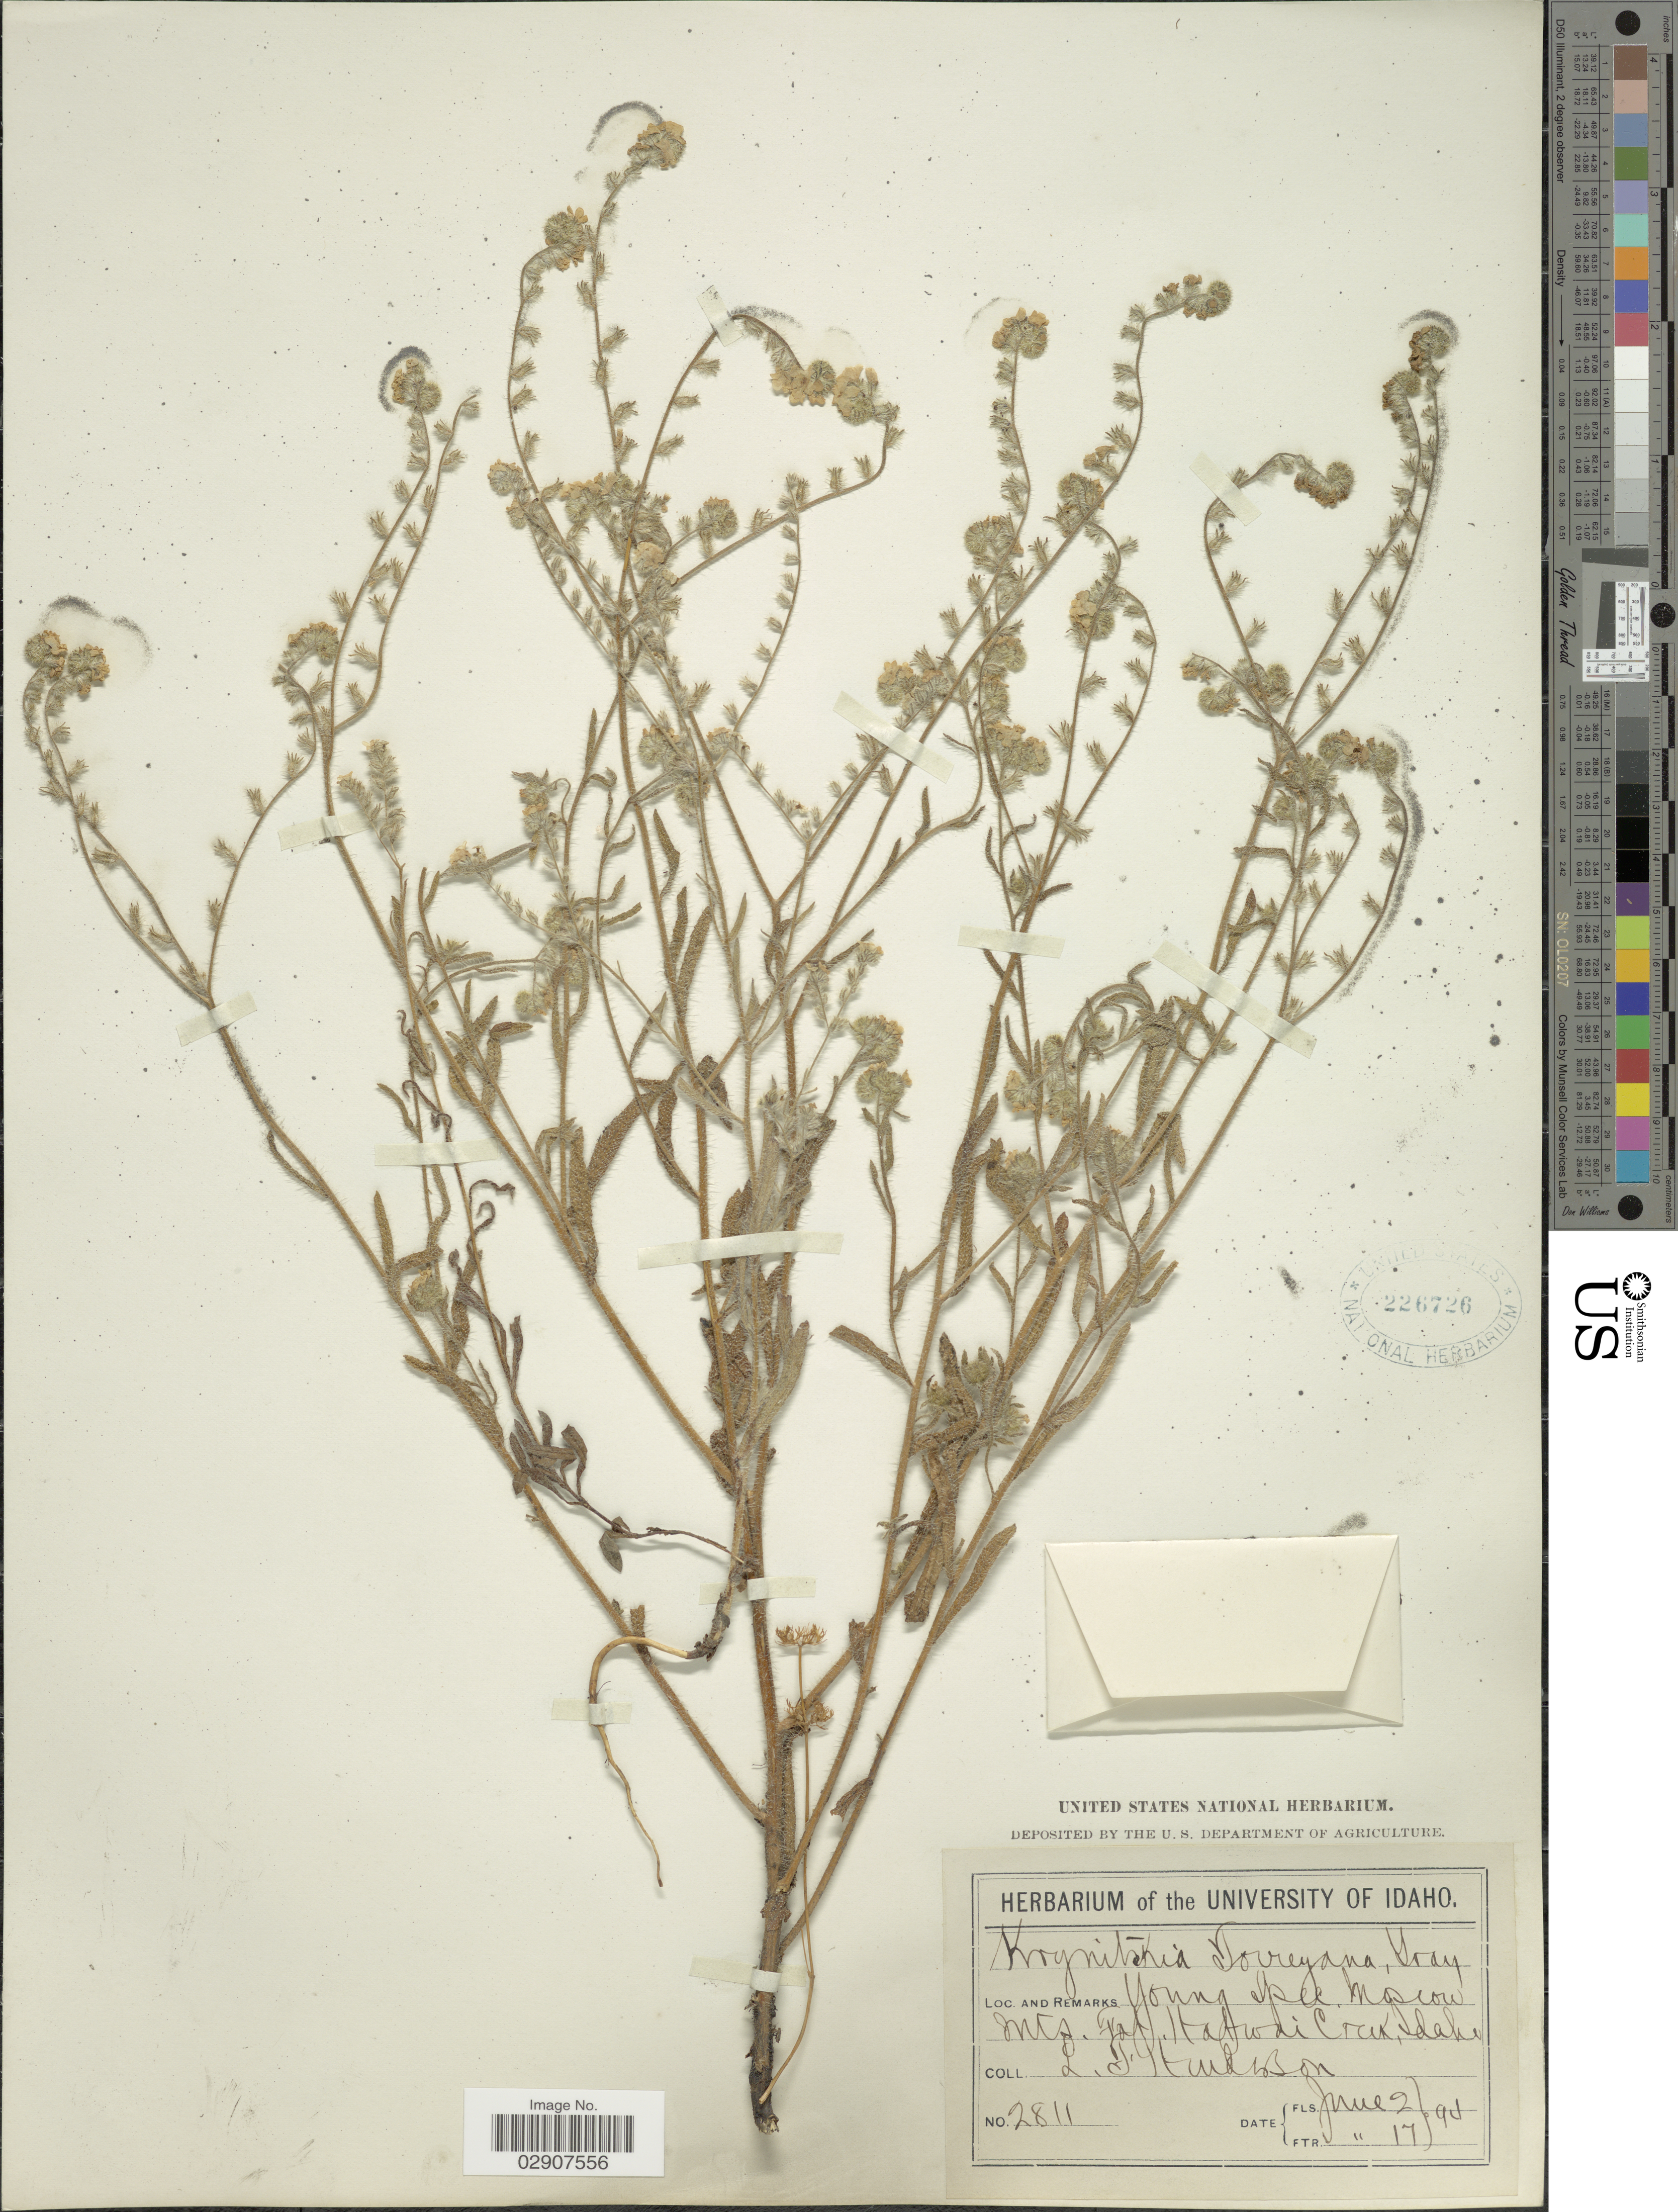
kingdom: Plantae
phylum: Tracheophyta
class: Magnoliopsida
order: Boraginales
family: Boraginaceae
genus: Cryptantha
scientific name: Cryptantha hendersonii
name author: (A. Nelson) A. Nelson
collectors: L. Henderson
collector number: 2811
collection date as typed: Transcribed d/m/y: 2/6/94 to 17/6/94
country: United States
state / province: Idaho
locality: Young Spec. Moscow Mts. Hatwai Creek.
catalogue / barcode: US 226726